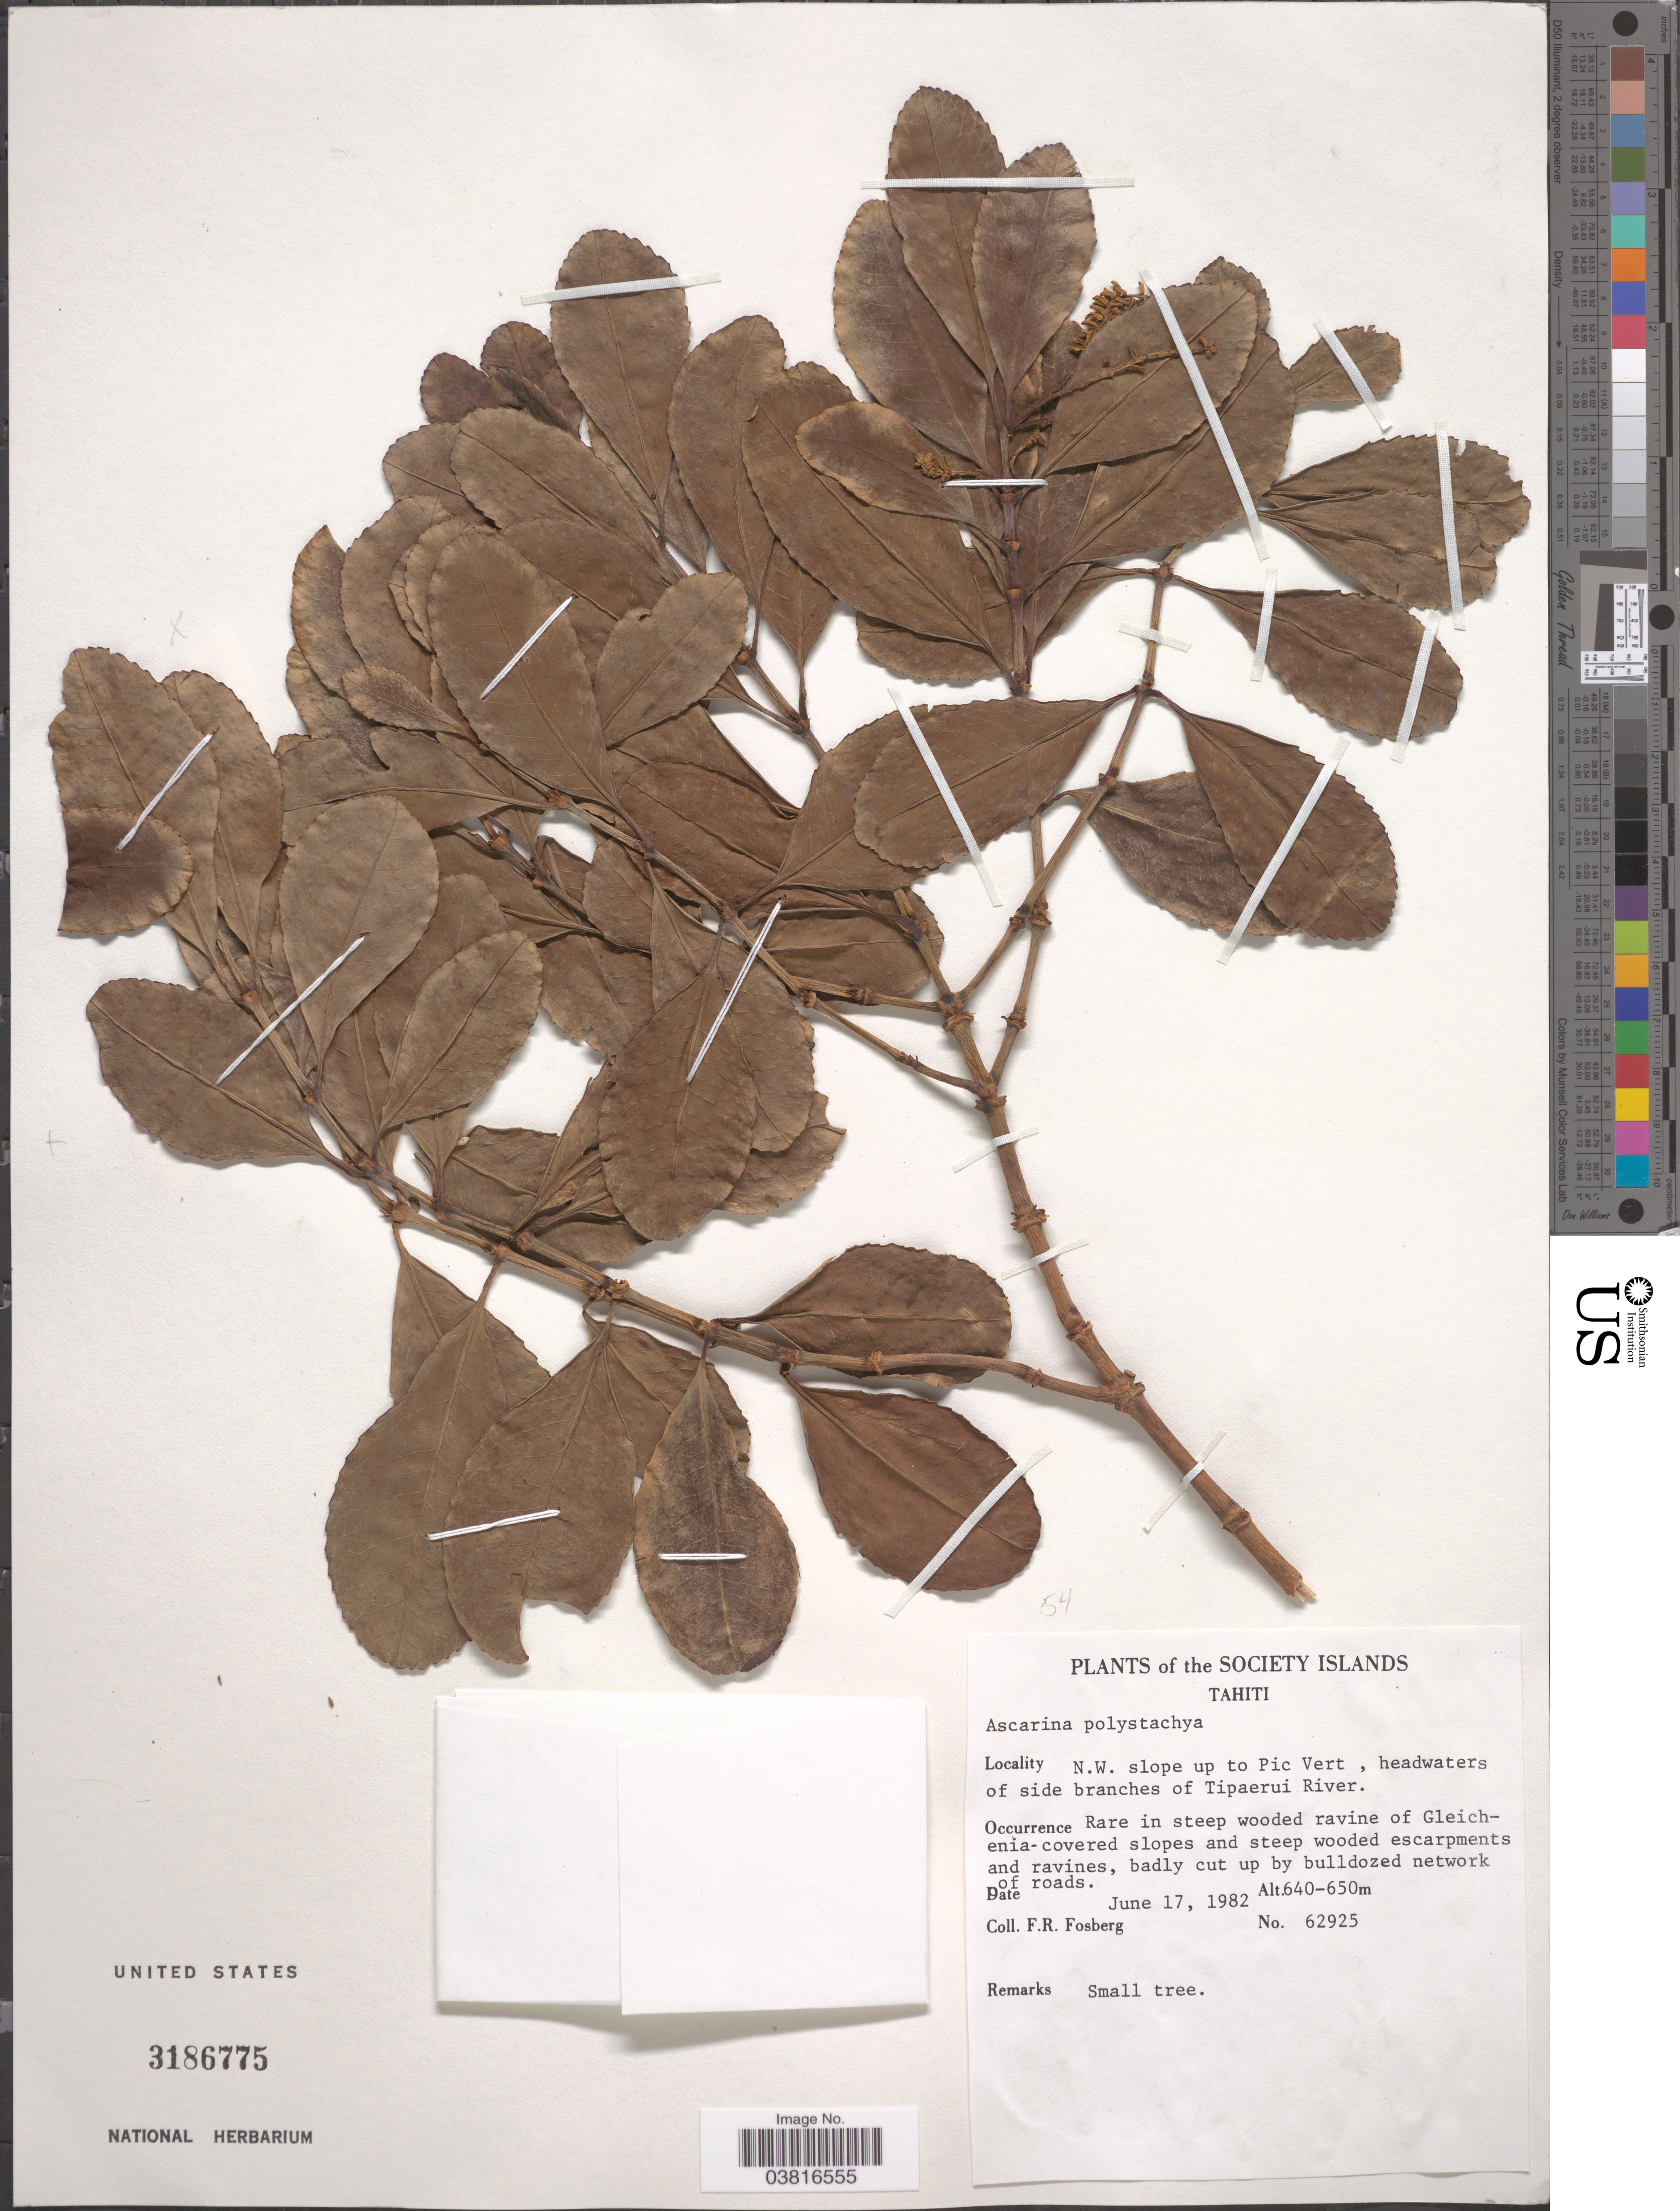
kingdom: Plantae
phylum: Tracheophyta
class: Magnoliopsida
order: Chloranthales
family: Chloranthaceae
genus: Ascarina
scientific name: Ascarina polystachya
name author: J.R. Forst. & G. Forst.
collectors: F. R. Fosberg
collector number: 62925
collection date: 1982-06-17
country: French Polynesia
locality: The Society Islands. Tahiti. N. W. slope up to Pic Vert, headwaters of side branches of Tipaerui River.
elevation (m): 640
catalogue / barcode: US 3186775